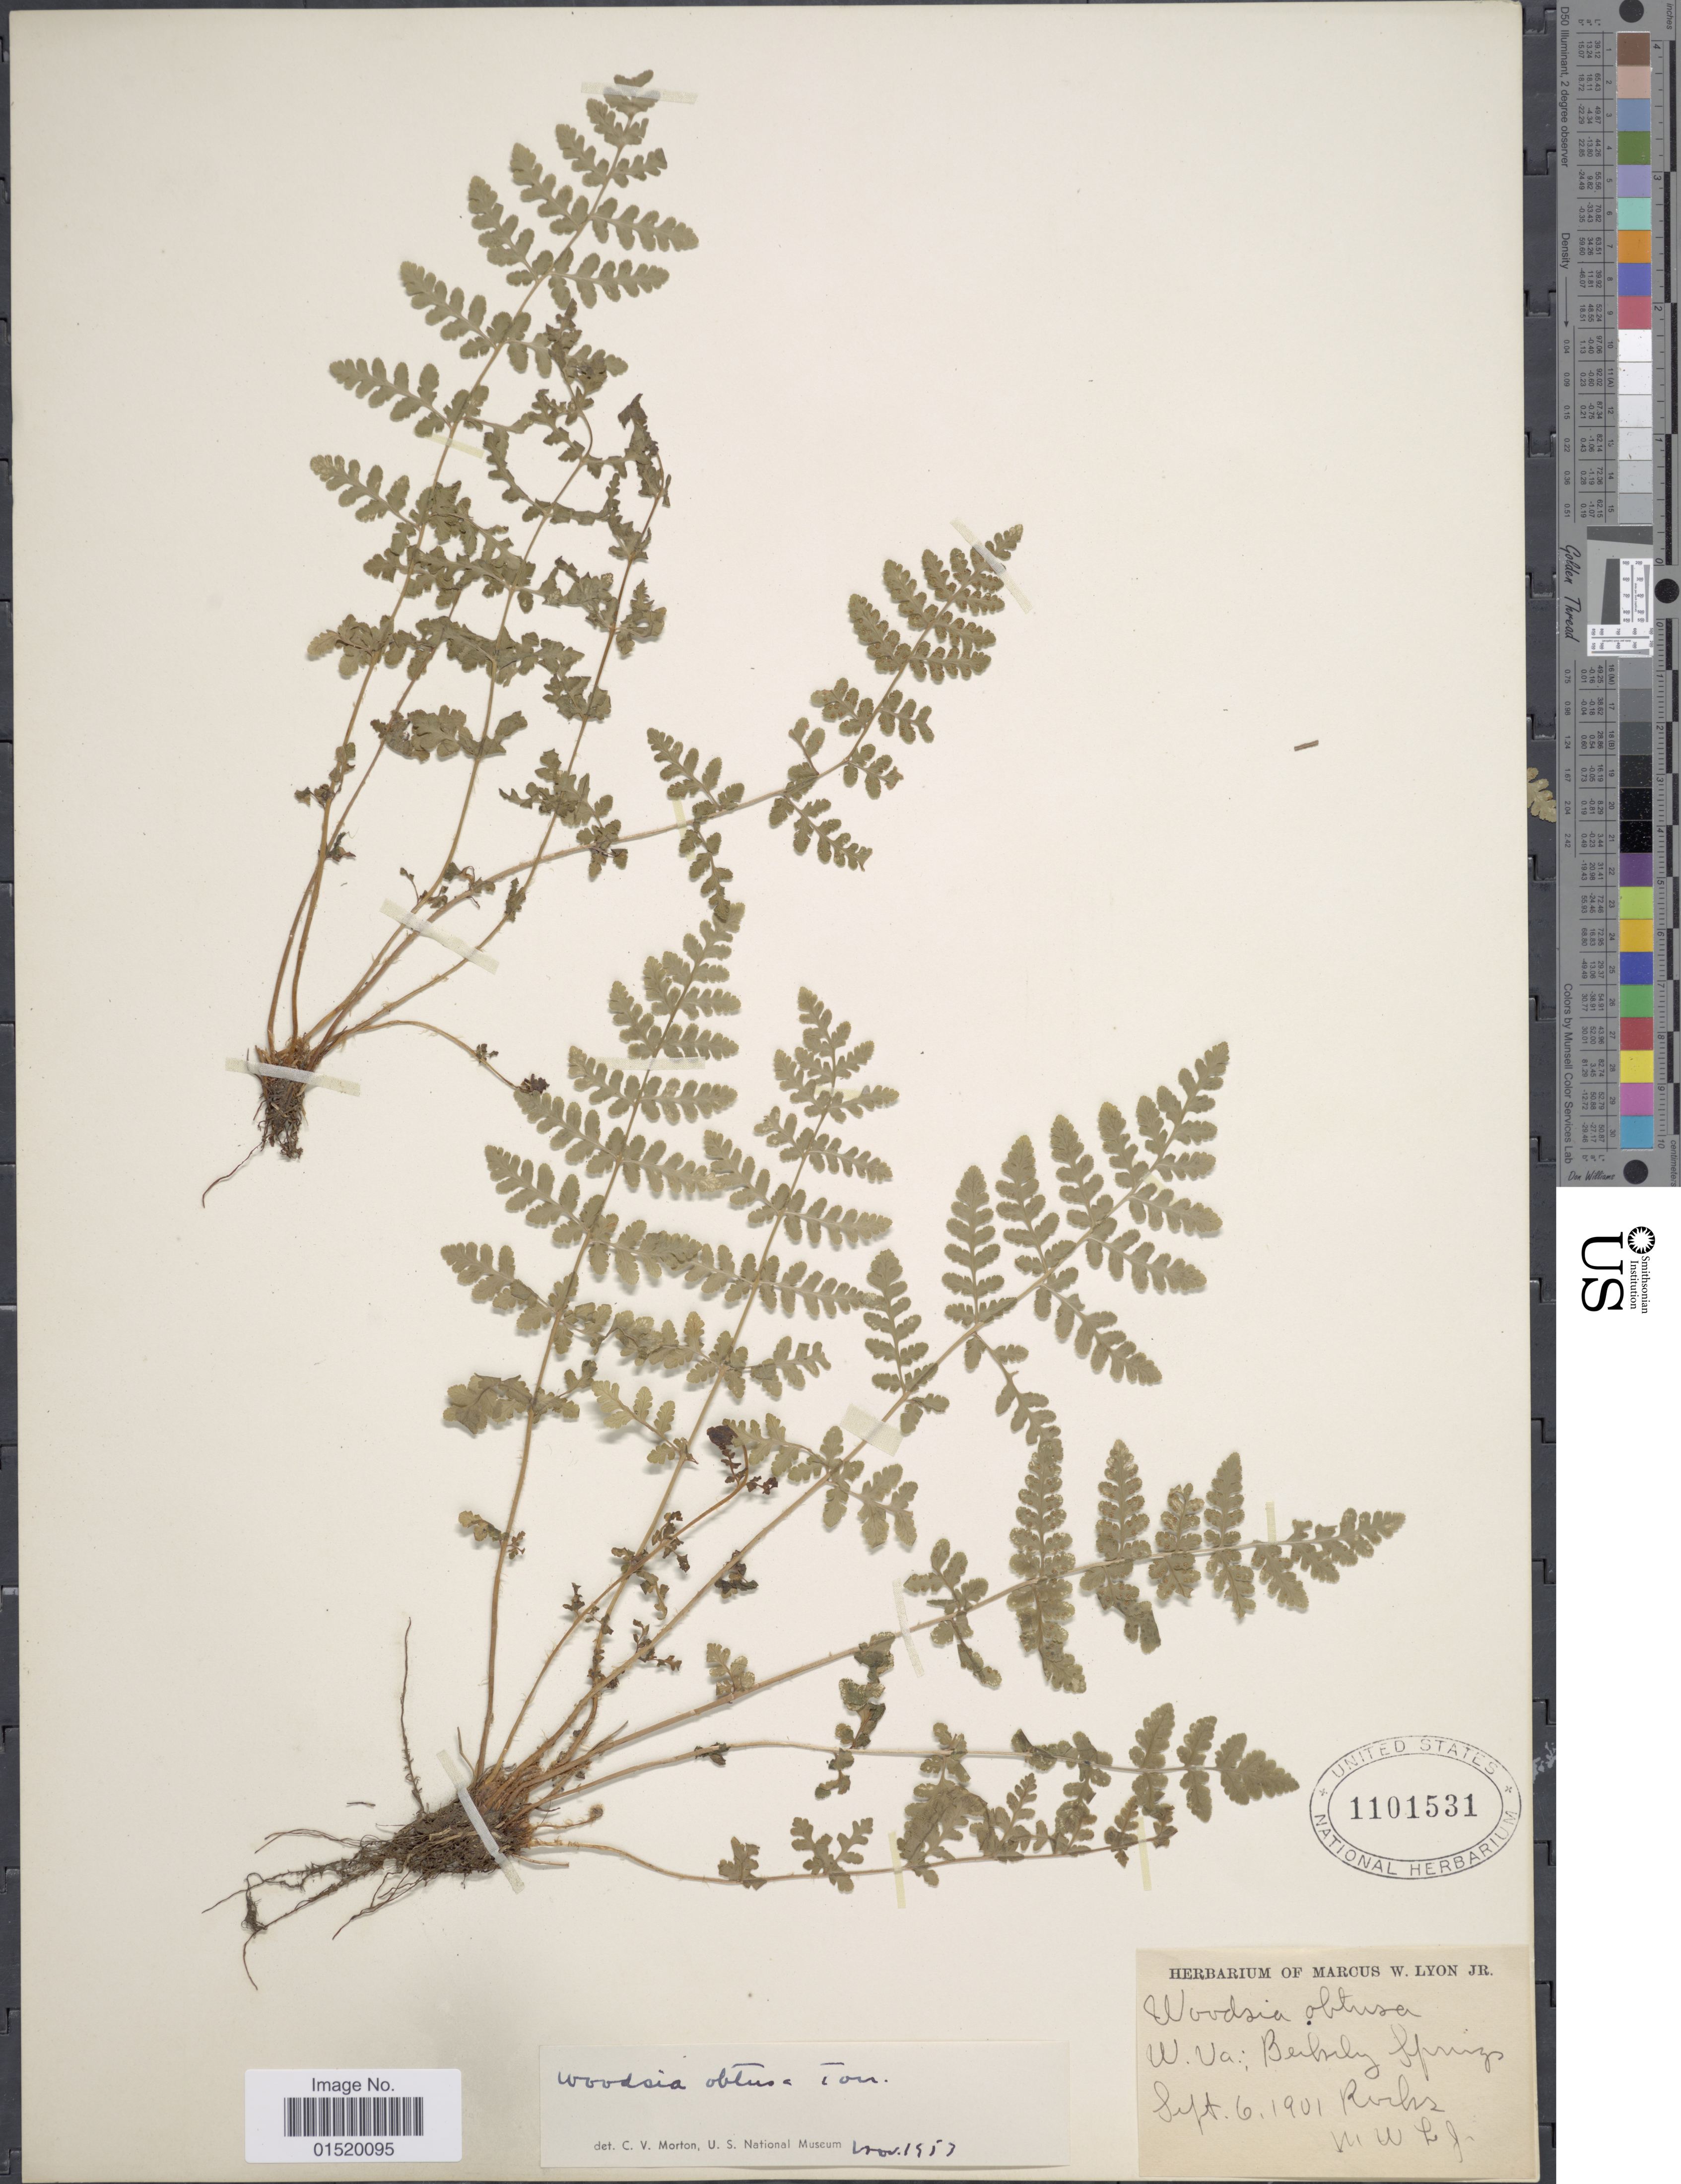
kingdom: Plantae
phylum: Tracheophyta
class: Polypodiopsida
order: Polypodiales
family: Woodsiaceae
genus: Woodsia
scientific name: Woodsia obtusa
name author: (Spreng.) Torr.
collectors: M. W. Lyon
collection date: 1901-09-06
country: United States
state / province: West Virginia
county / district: Morgan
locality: Berkeley Springs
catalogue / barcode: US 1101531